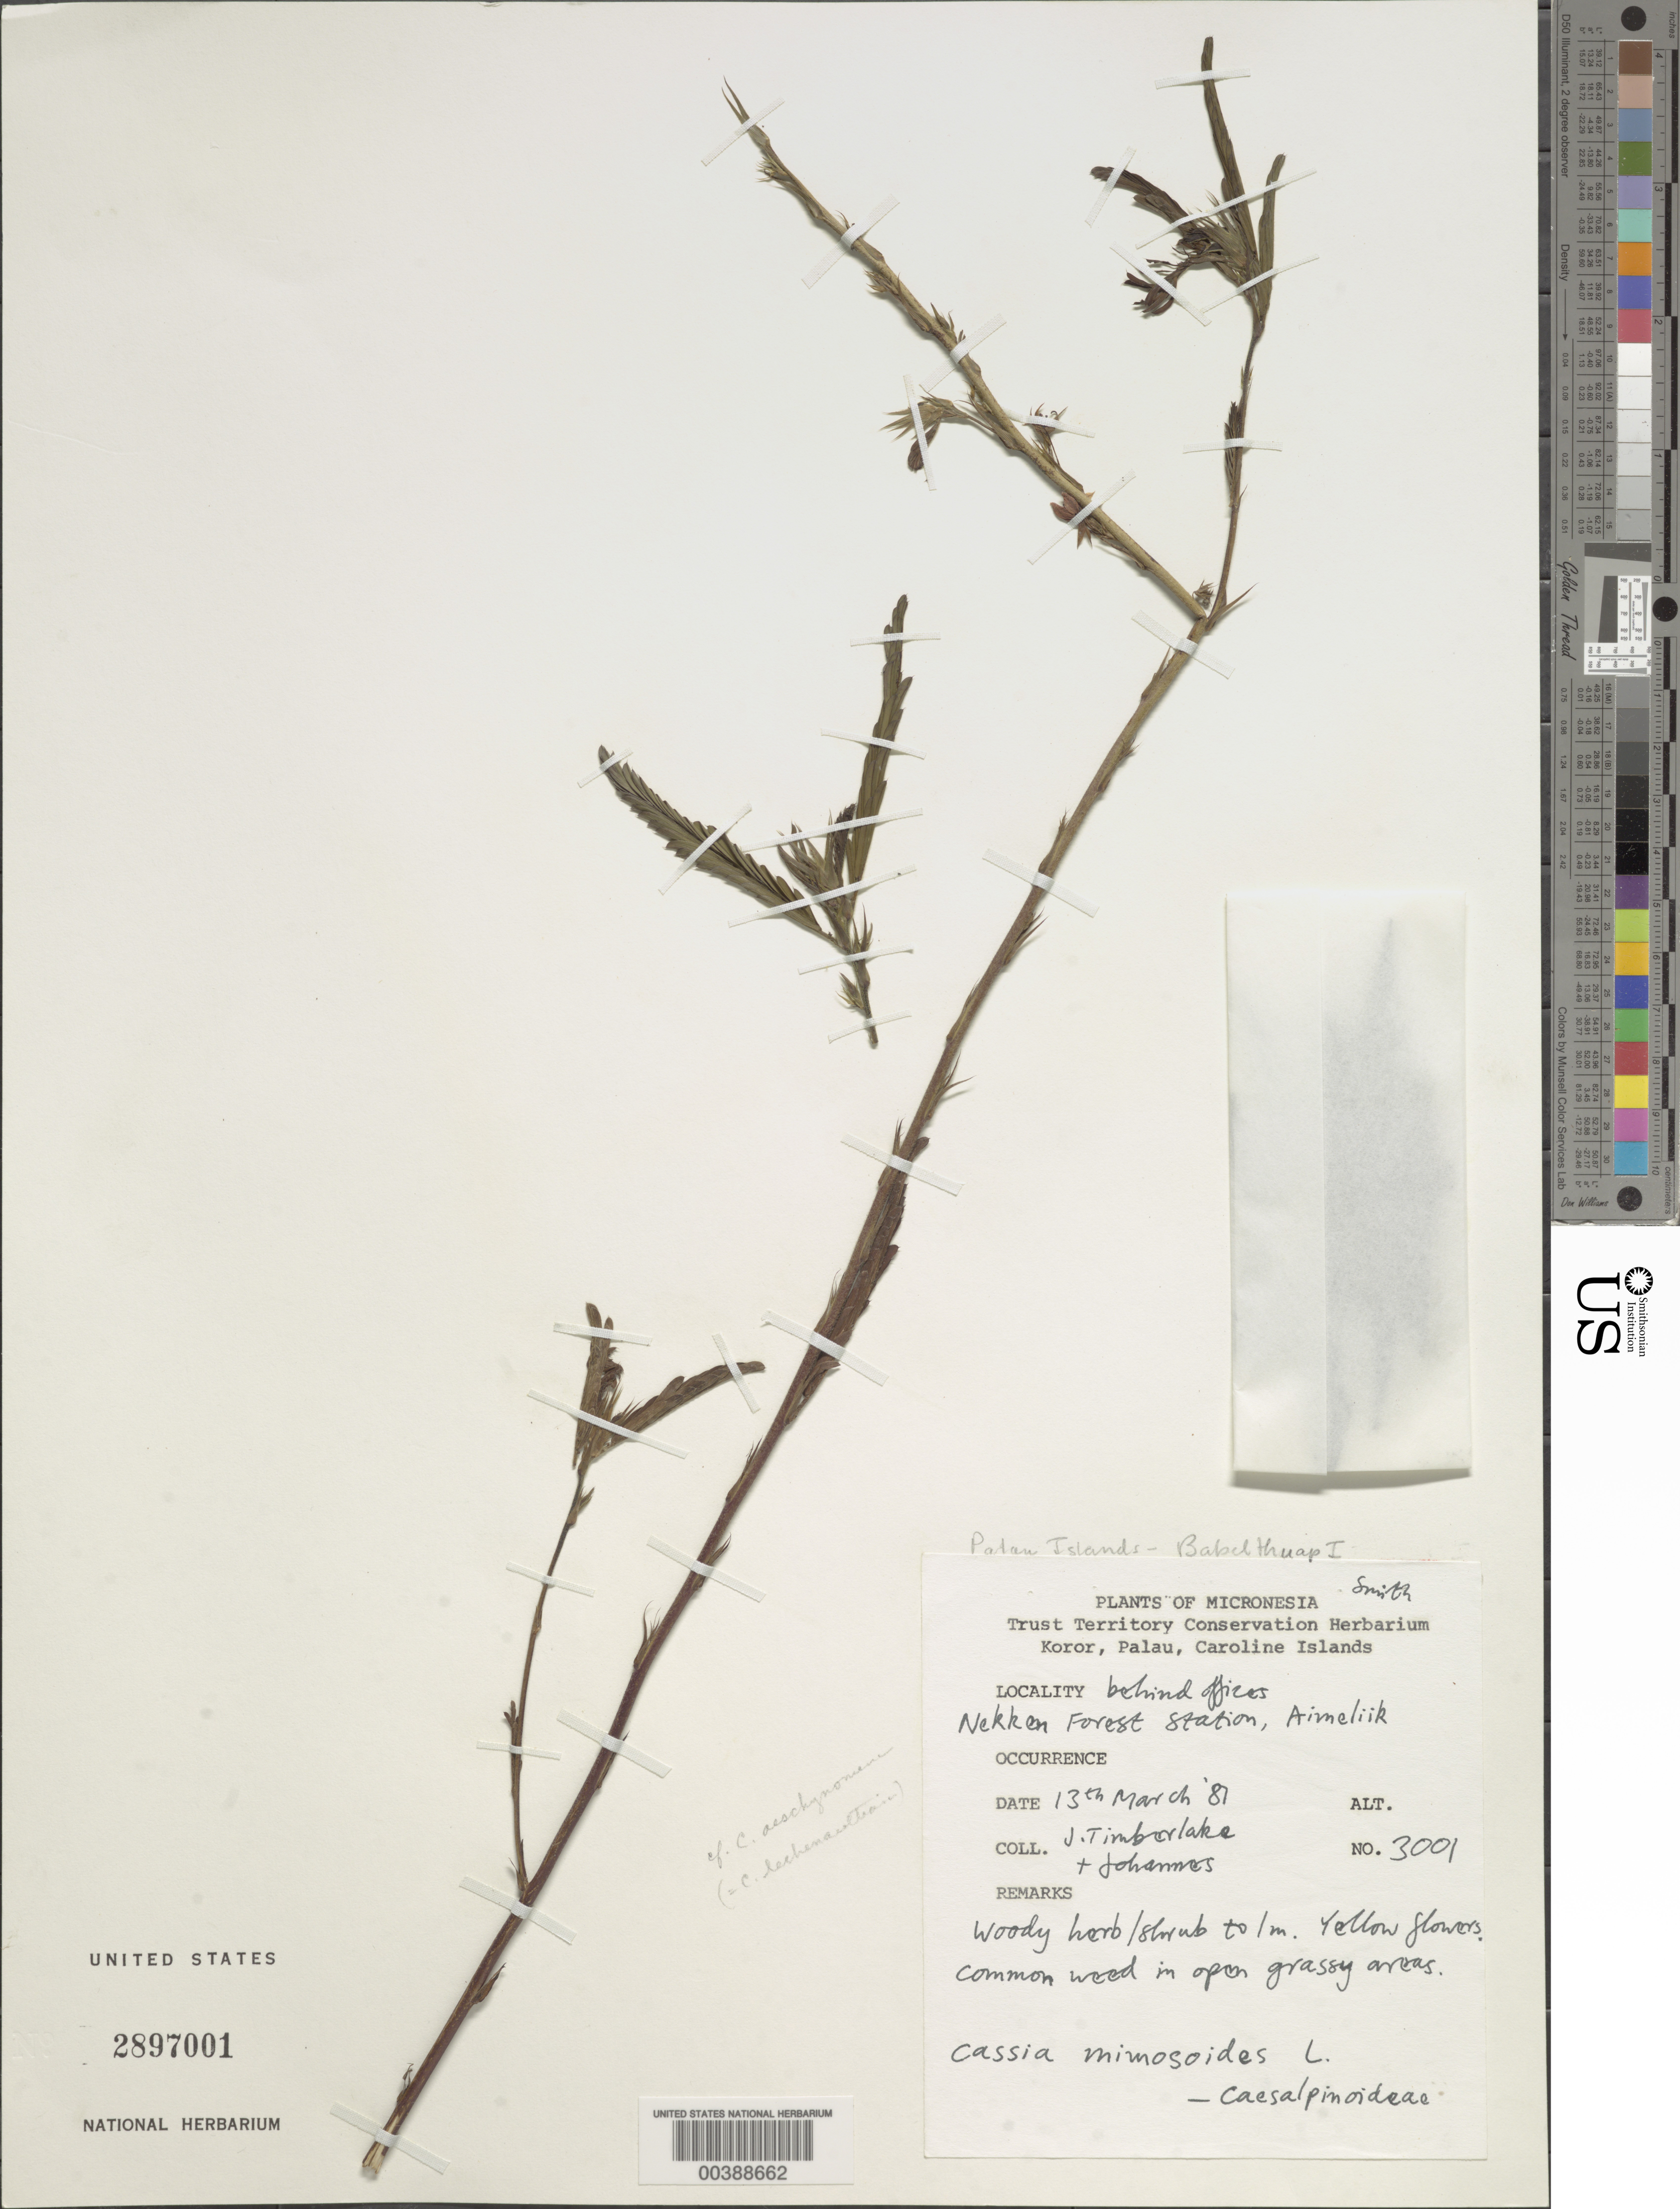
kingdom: Plantae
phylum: Tracheophyta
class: Magnoliopsida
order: Fabales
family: Fabaceae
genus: Chamaecrista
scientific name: Chamaecrista nictitans var. glabrata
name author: (Vogel) H.S. Irwin & Barneby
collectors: J. Timberlake & -. Johannes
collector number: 3001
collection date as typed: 13 Mar 1981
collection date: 1981-03-13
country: Palau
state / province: Aimeliik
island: Babeldaob [Babelthuap]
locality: Koror I. [?]; behind offices Nekken Forest Station, Aimeliik. [island originally recorded as Babelthuap i.]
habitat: In open grassy areas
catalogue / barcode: US 2897001